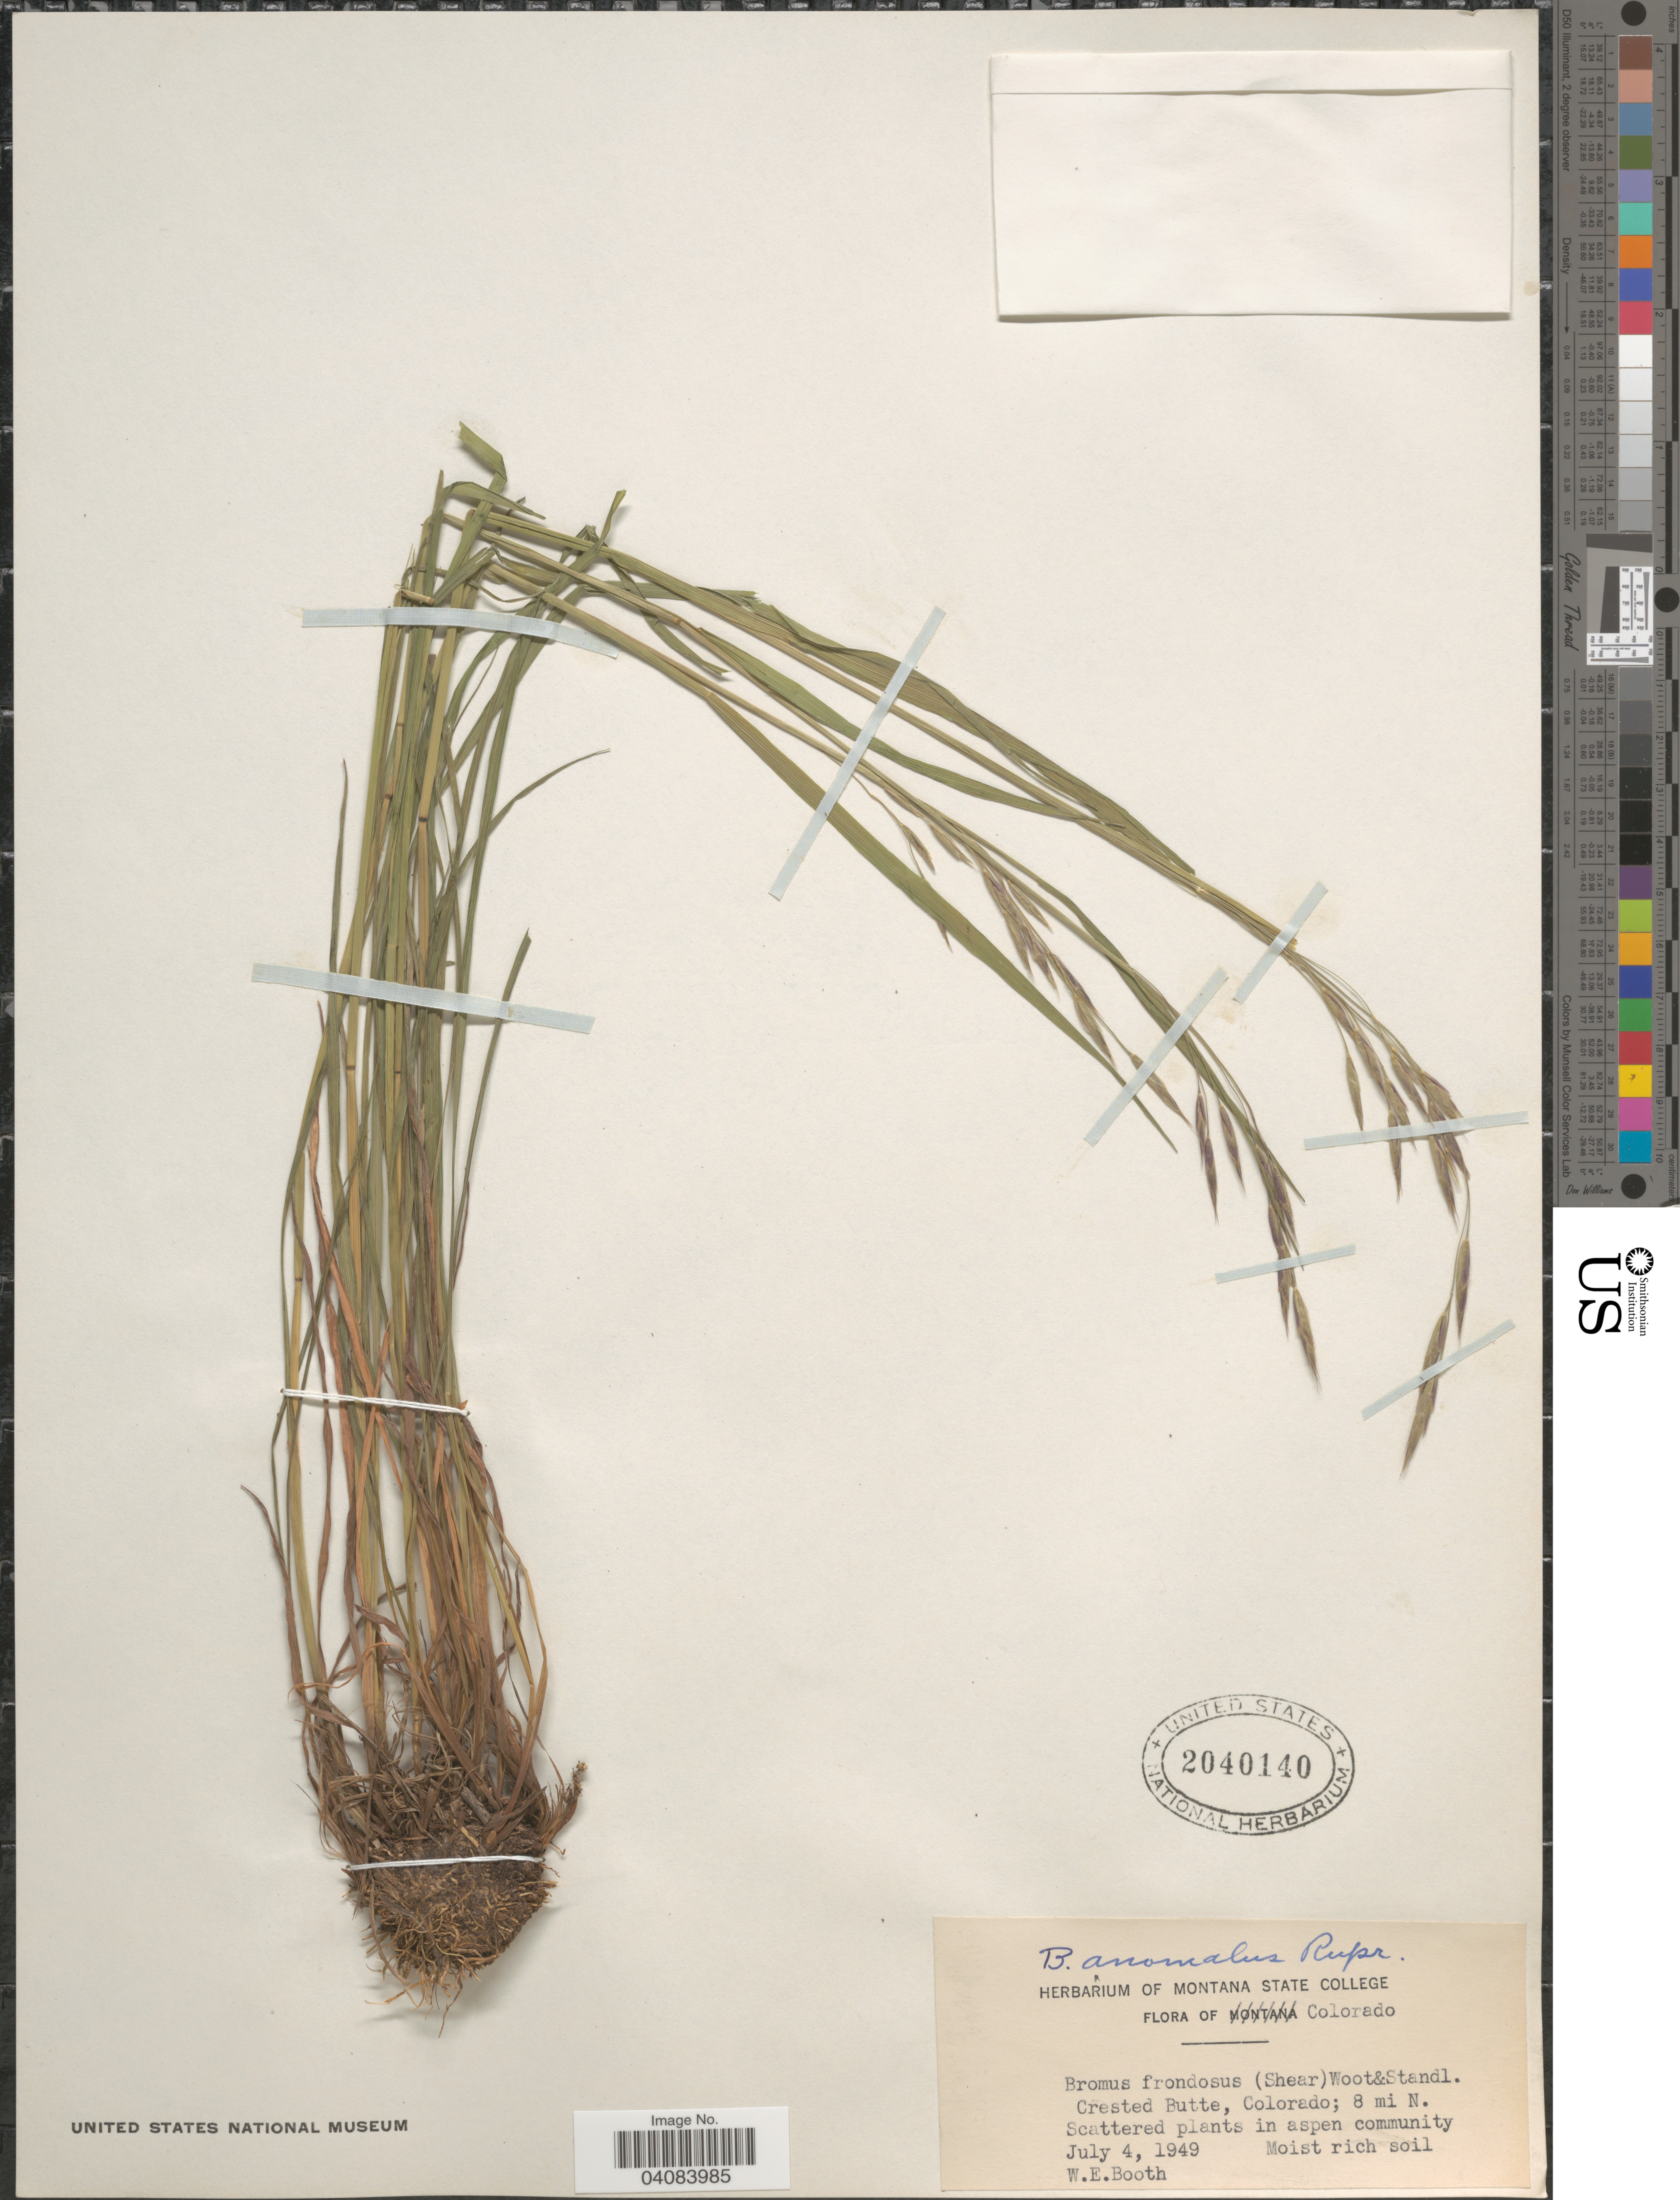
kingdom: Plantae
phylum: Tracheophyta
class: Liliopsida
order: Poales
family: Poaceae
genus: Bromus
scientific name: Bromus porteri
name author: (J.M. Coult.) Nash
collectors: W. Booth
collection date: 1949-07-04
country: United States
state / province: Colorado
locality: Crested Butte; 8 mi N.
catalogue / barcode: US 2040140